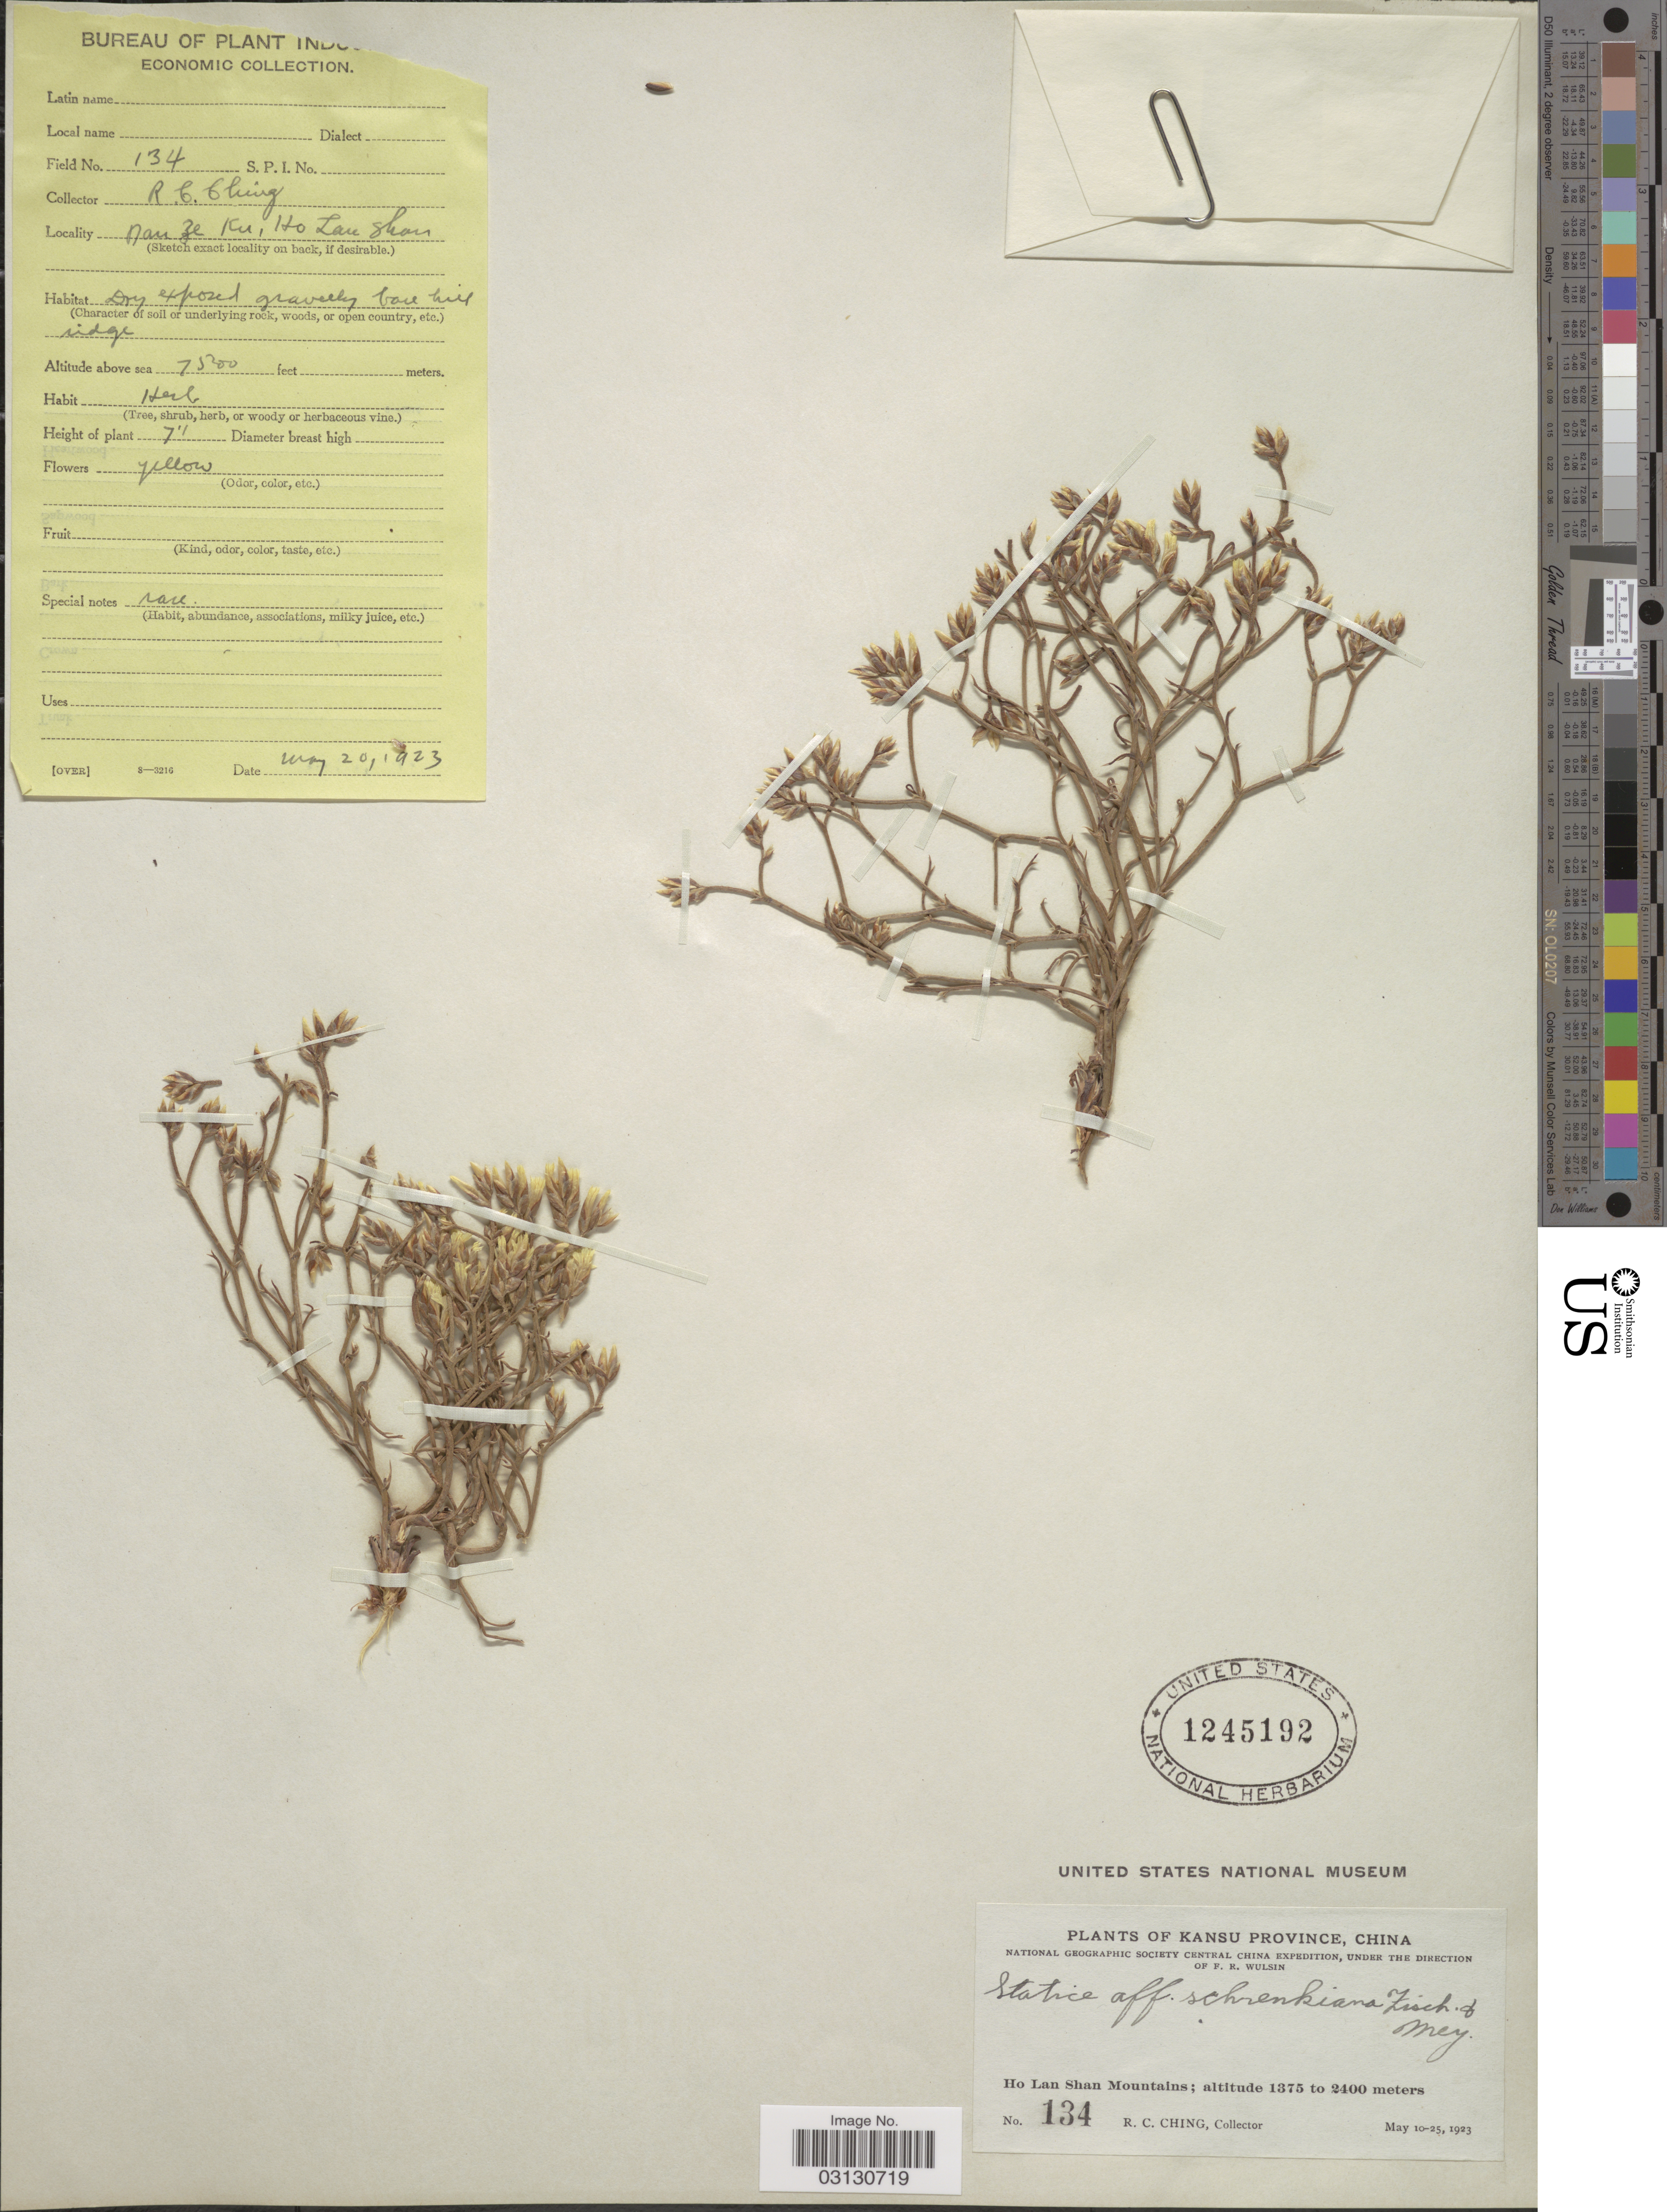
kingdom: Plantae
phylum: Tracheophyta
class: Magnoliopsida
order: Caryophyllales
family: Plumbaginaceae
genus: Limonium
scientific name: Limonium schrenkeana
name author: Kuntze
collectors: R. C. Ching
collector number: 134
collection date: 1923-05-20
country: China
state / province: Gansu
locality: Kansu Province, China, Ho Lan Shan Mountains, Nan Ze Ku.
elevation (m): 2286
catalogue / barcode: US 1245192